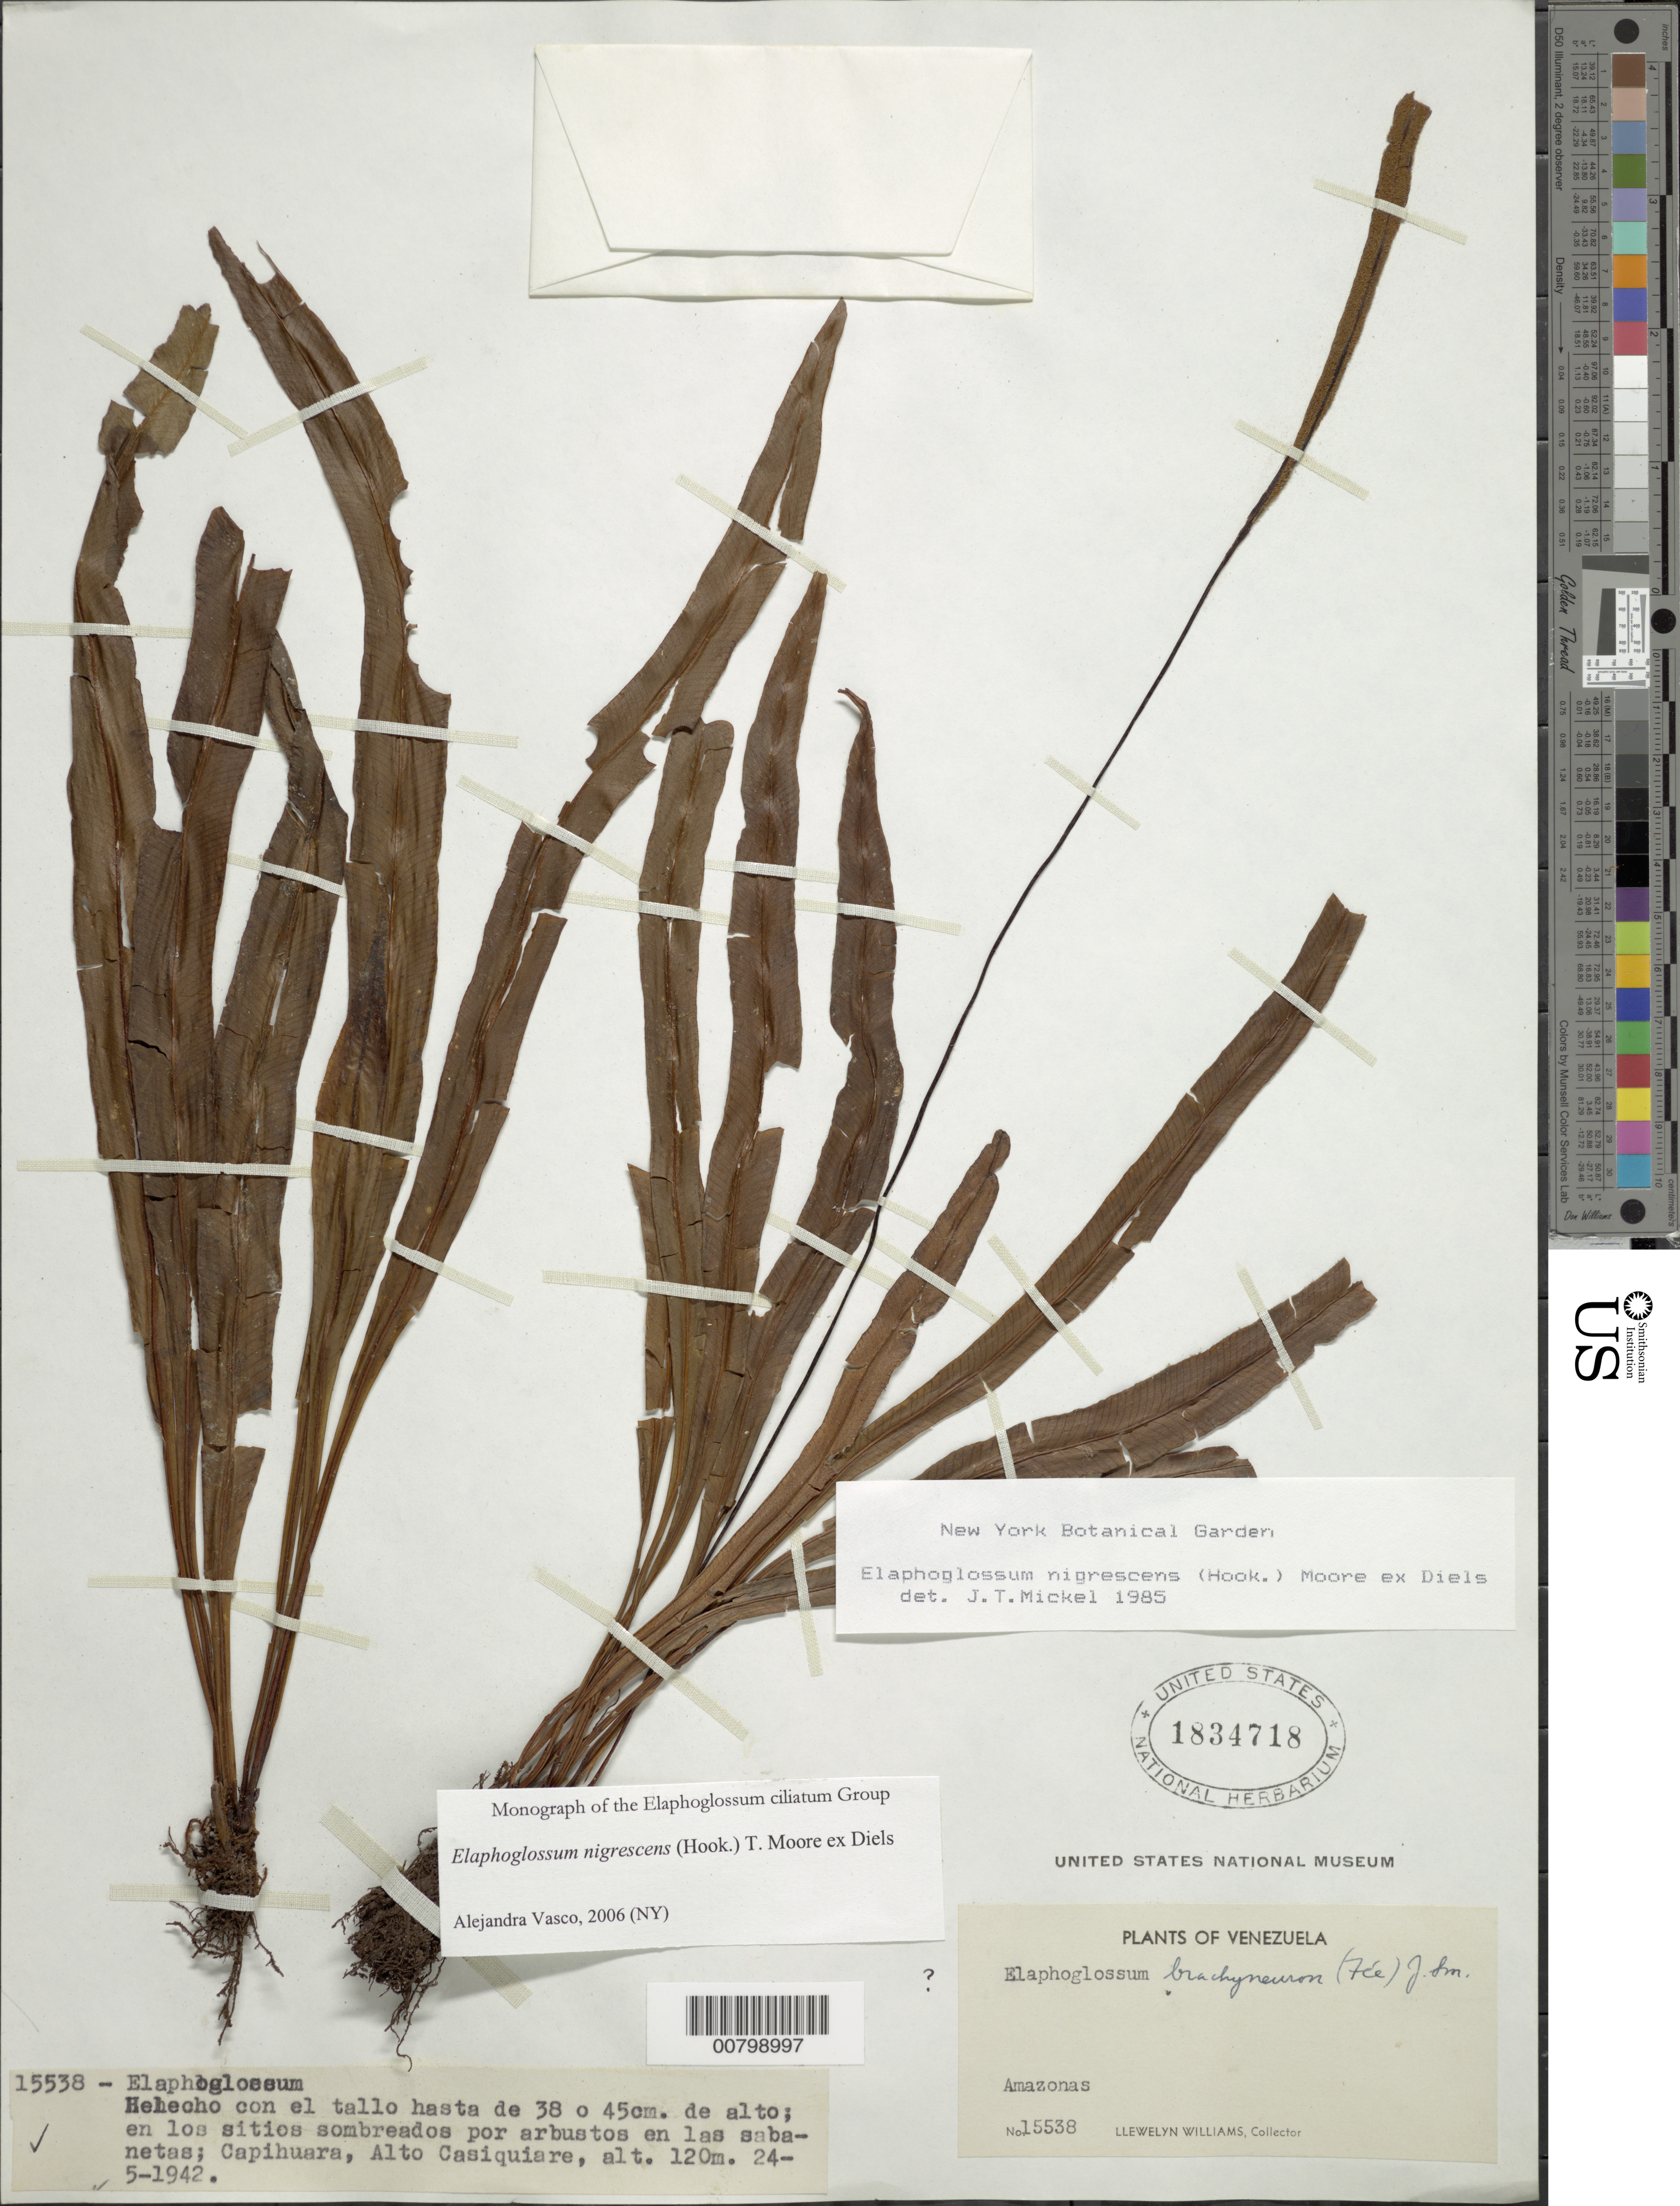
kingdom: Plantae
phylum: Tracheophyta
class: Polypodiopsida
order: Polypodiales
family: Dryopteridaceae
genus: Elaphoglossum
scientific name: Elaphoglossum nigrescens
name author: (Hook.) T. Moore ex Diels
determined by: Mickel, J. T., (NY), New York Botanical Garden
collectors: Ll. Williams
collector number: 15538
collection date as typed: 24-May-42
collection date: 1942-05-24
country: Venezuela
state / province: Amazonas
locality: Capihuara, Alto Casiquiare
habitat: Sitios sombreados por arbustos en las sabanetas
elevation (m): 120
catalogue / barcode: US 1834718